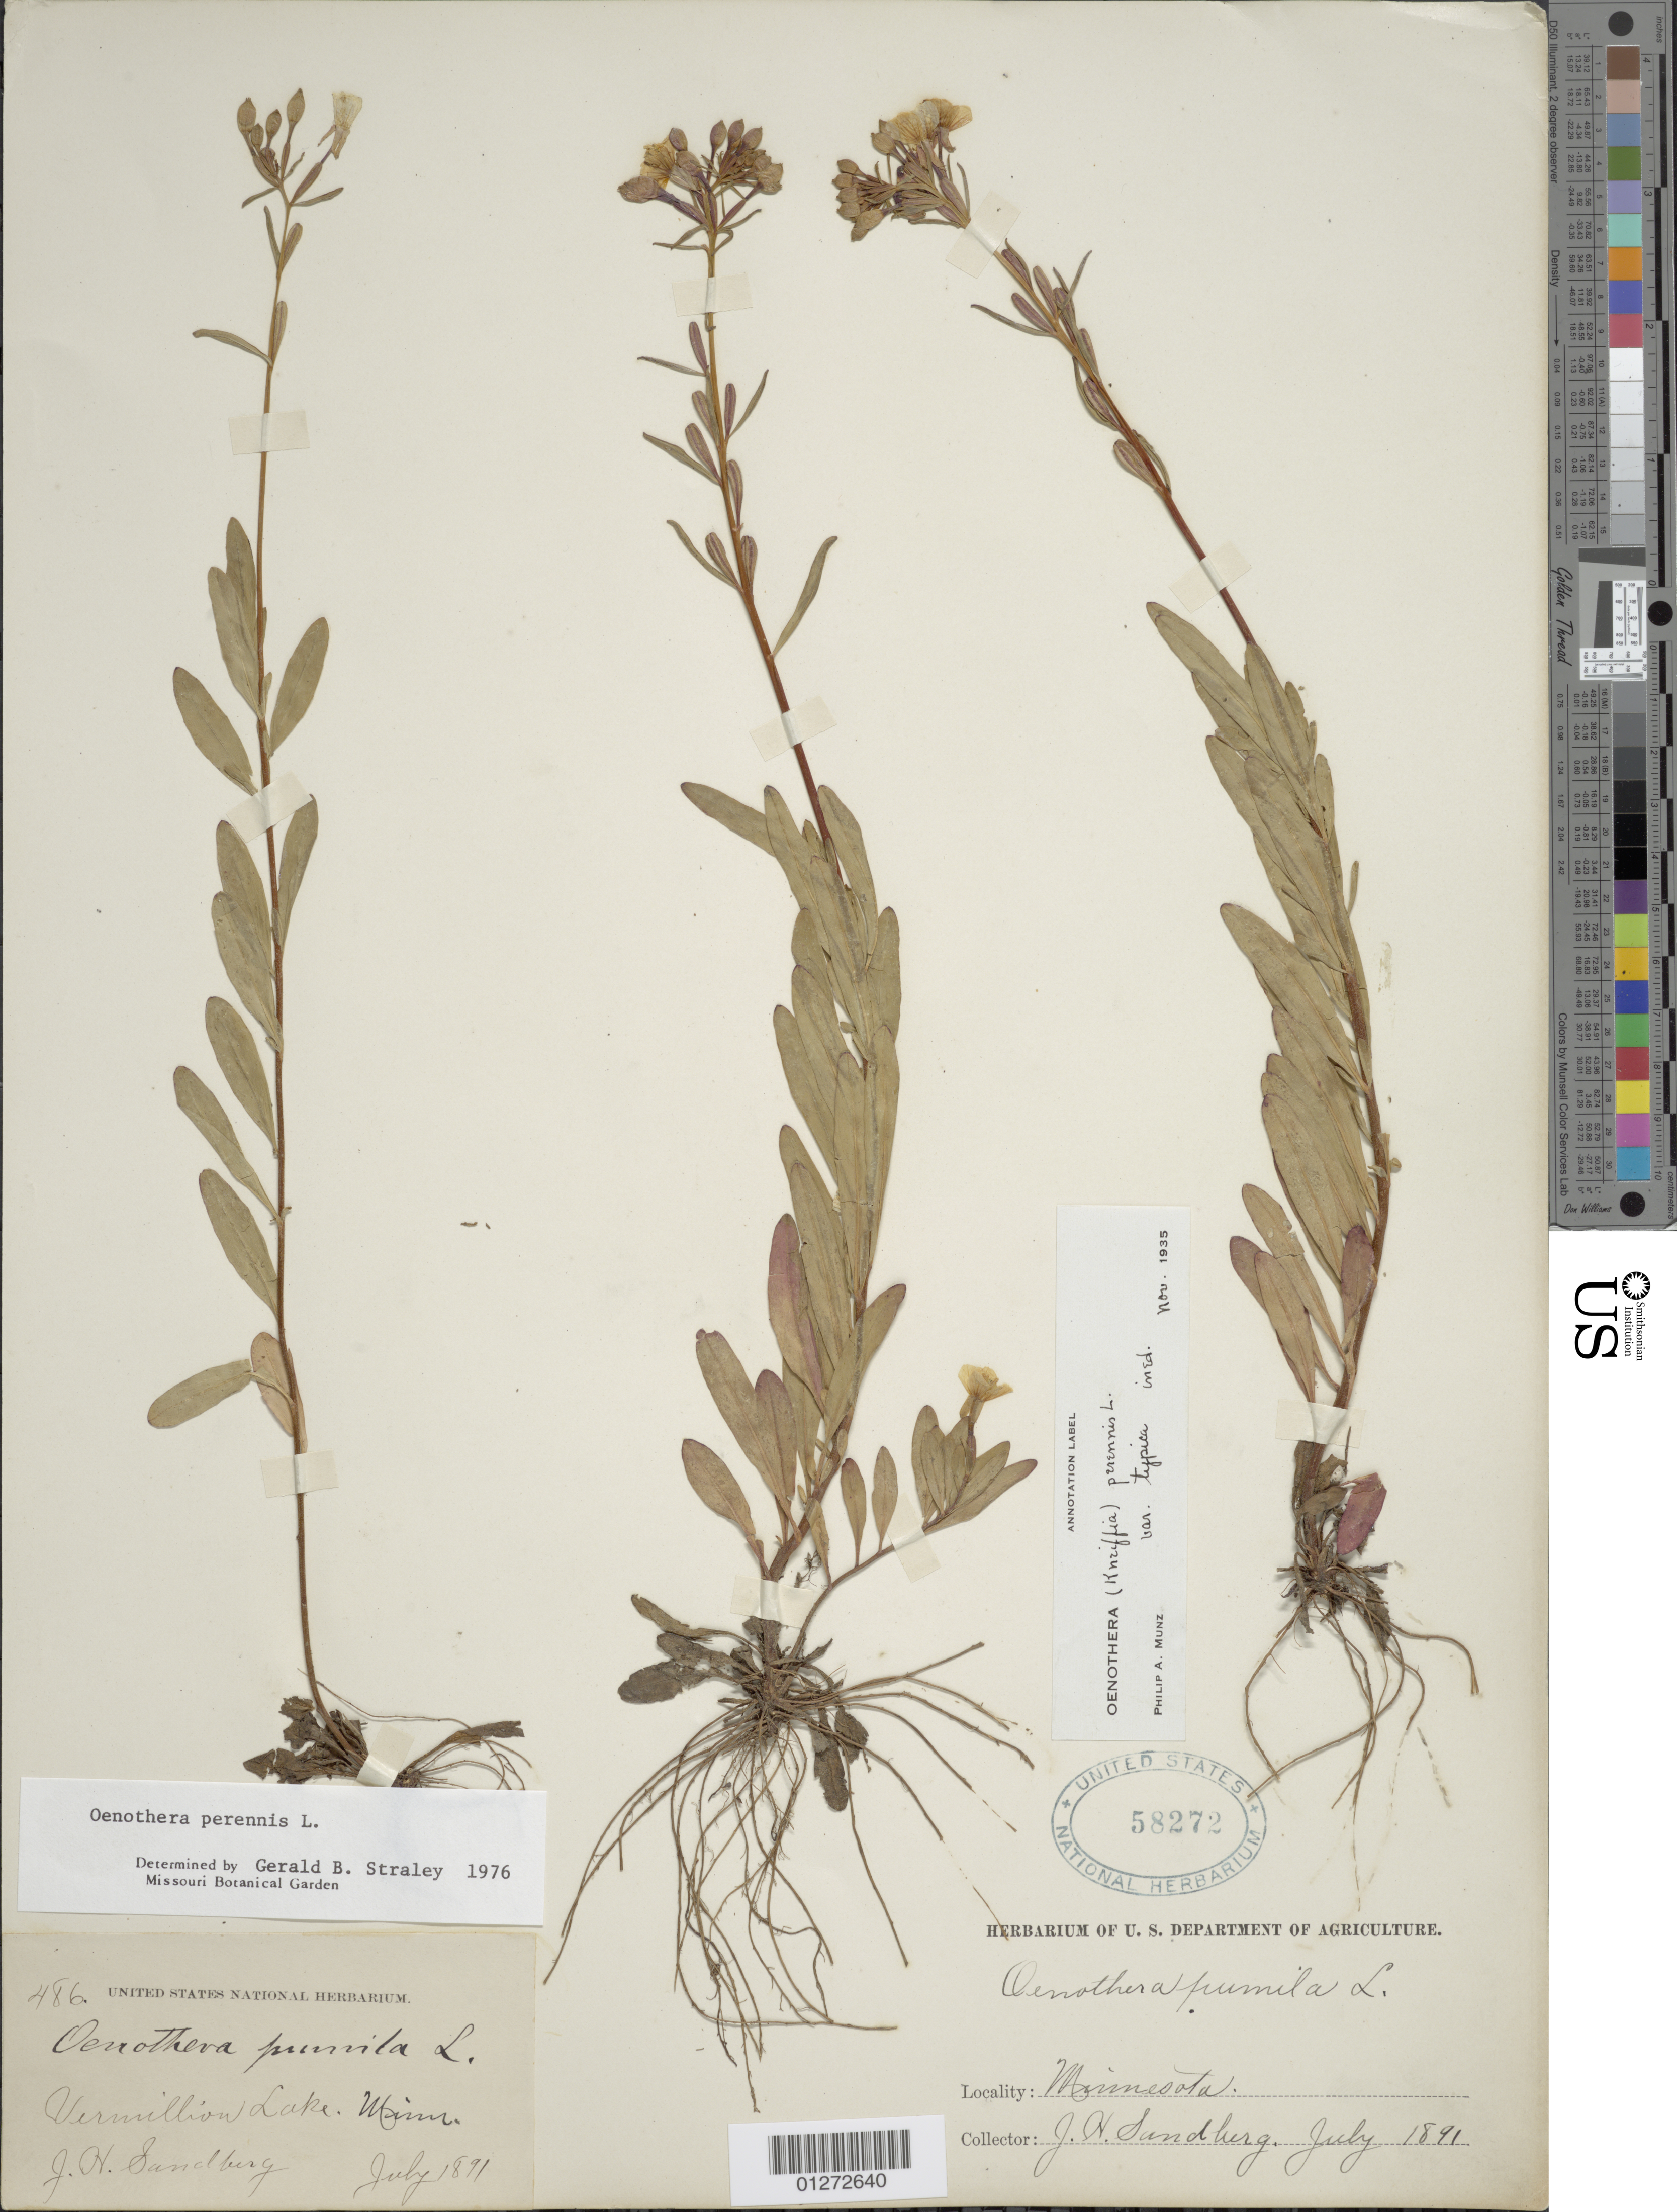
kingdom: Plantae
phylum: Tracheophyta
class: Magnoliopsida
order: Myrtales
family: Onagraceae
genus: Oenothera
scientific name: Oenothera perennis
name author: L.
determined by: Straley, G. B.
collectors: J. Sundburg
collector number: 486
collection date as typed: Jul 1891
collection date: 1891-07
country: United States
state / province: Minnesota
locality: Vermillion Lake.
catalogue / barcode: US 58272